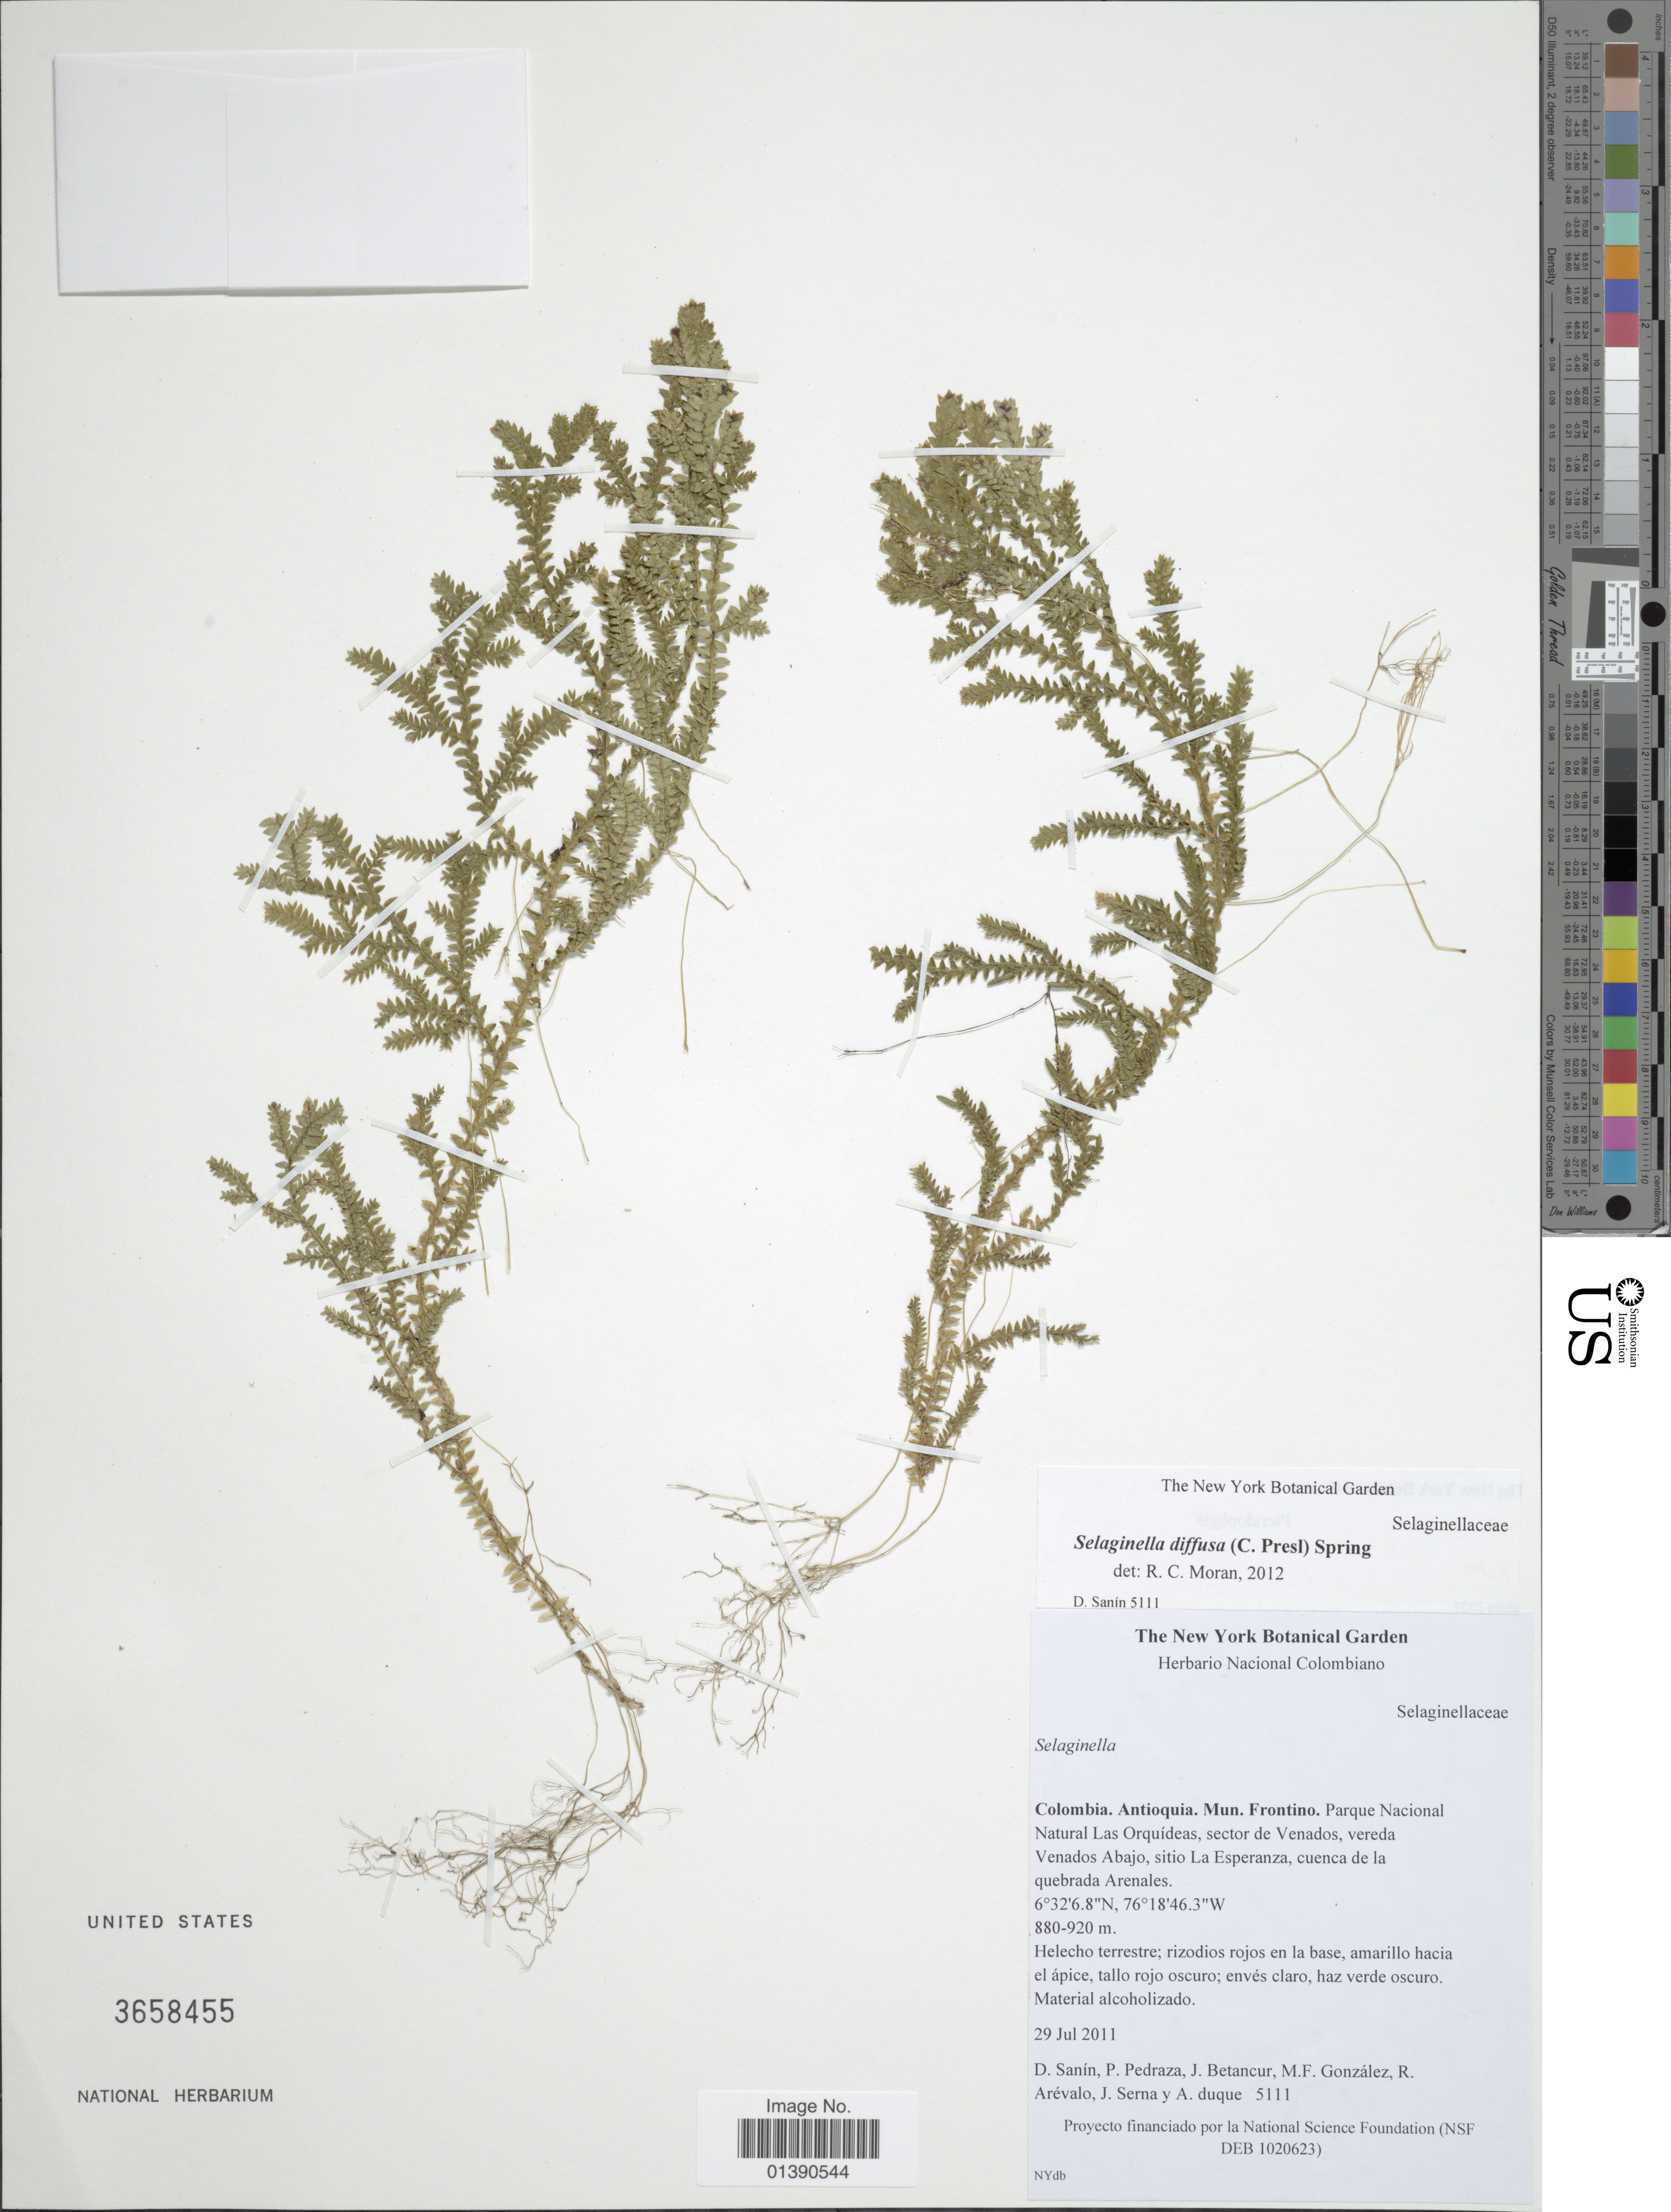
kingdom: Plantae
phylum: Tracheophyta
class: Lycopodiopsida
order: Selaginellales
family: Selaginellaceae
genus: Selaginella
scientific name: Selaginella diffusa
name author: (C. Presl) Spring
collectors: D. Sanin, P. Pedraza, J. Betancur, M. Gonzalez & et al.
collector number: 5111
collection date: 2011-07-29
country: Colombia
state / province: Antioquia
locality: Mun Frontino. Parque Nacional Natural Las Orquídeas, sector de Vemados, vereda Venados Abajo, sitio La Esperanza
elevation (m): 880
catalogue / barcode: US 3658455